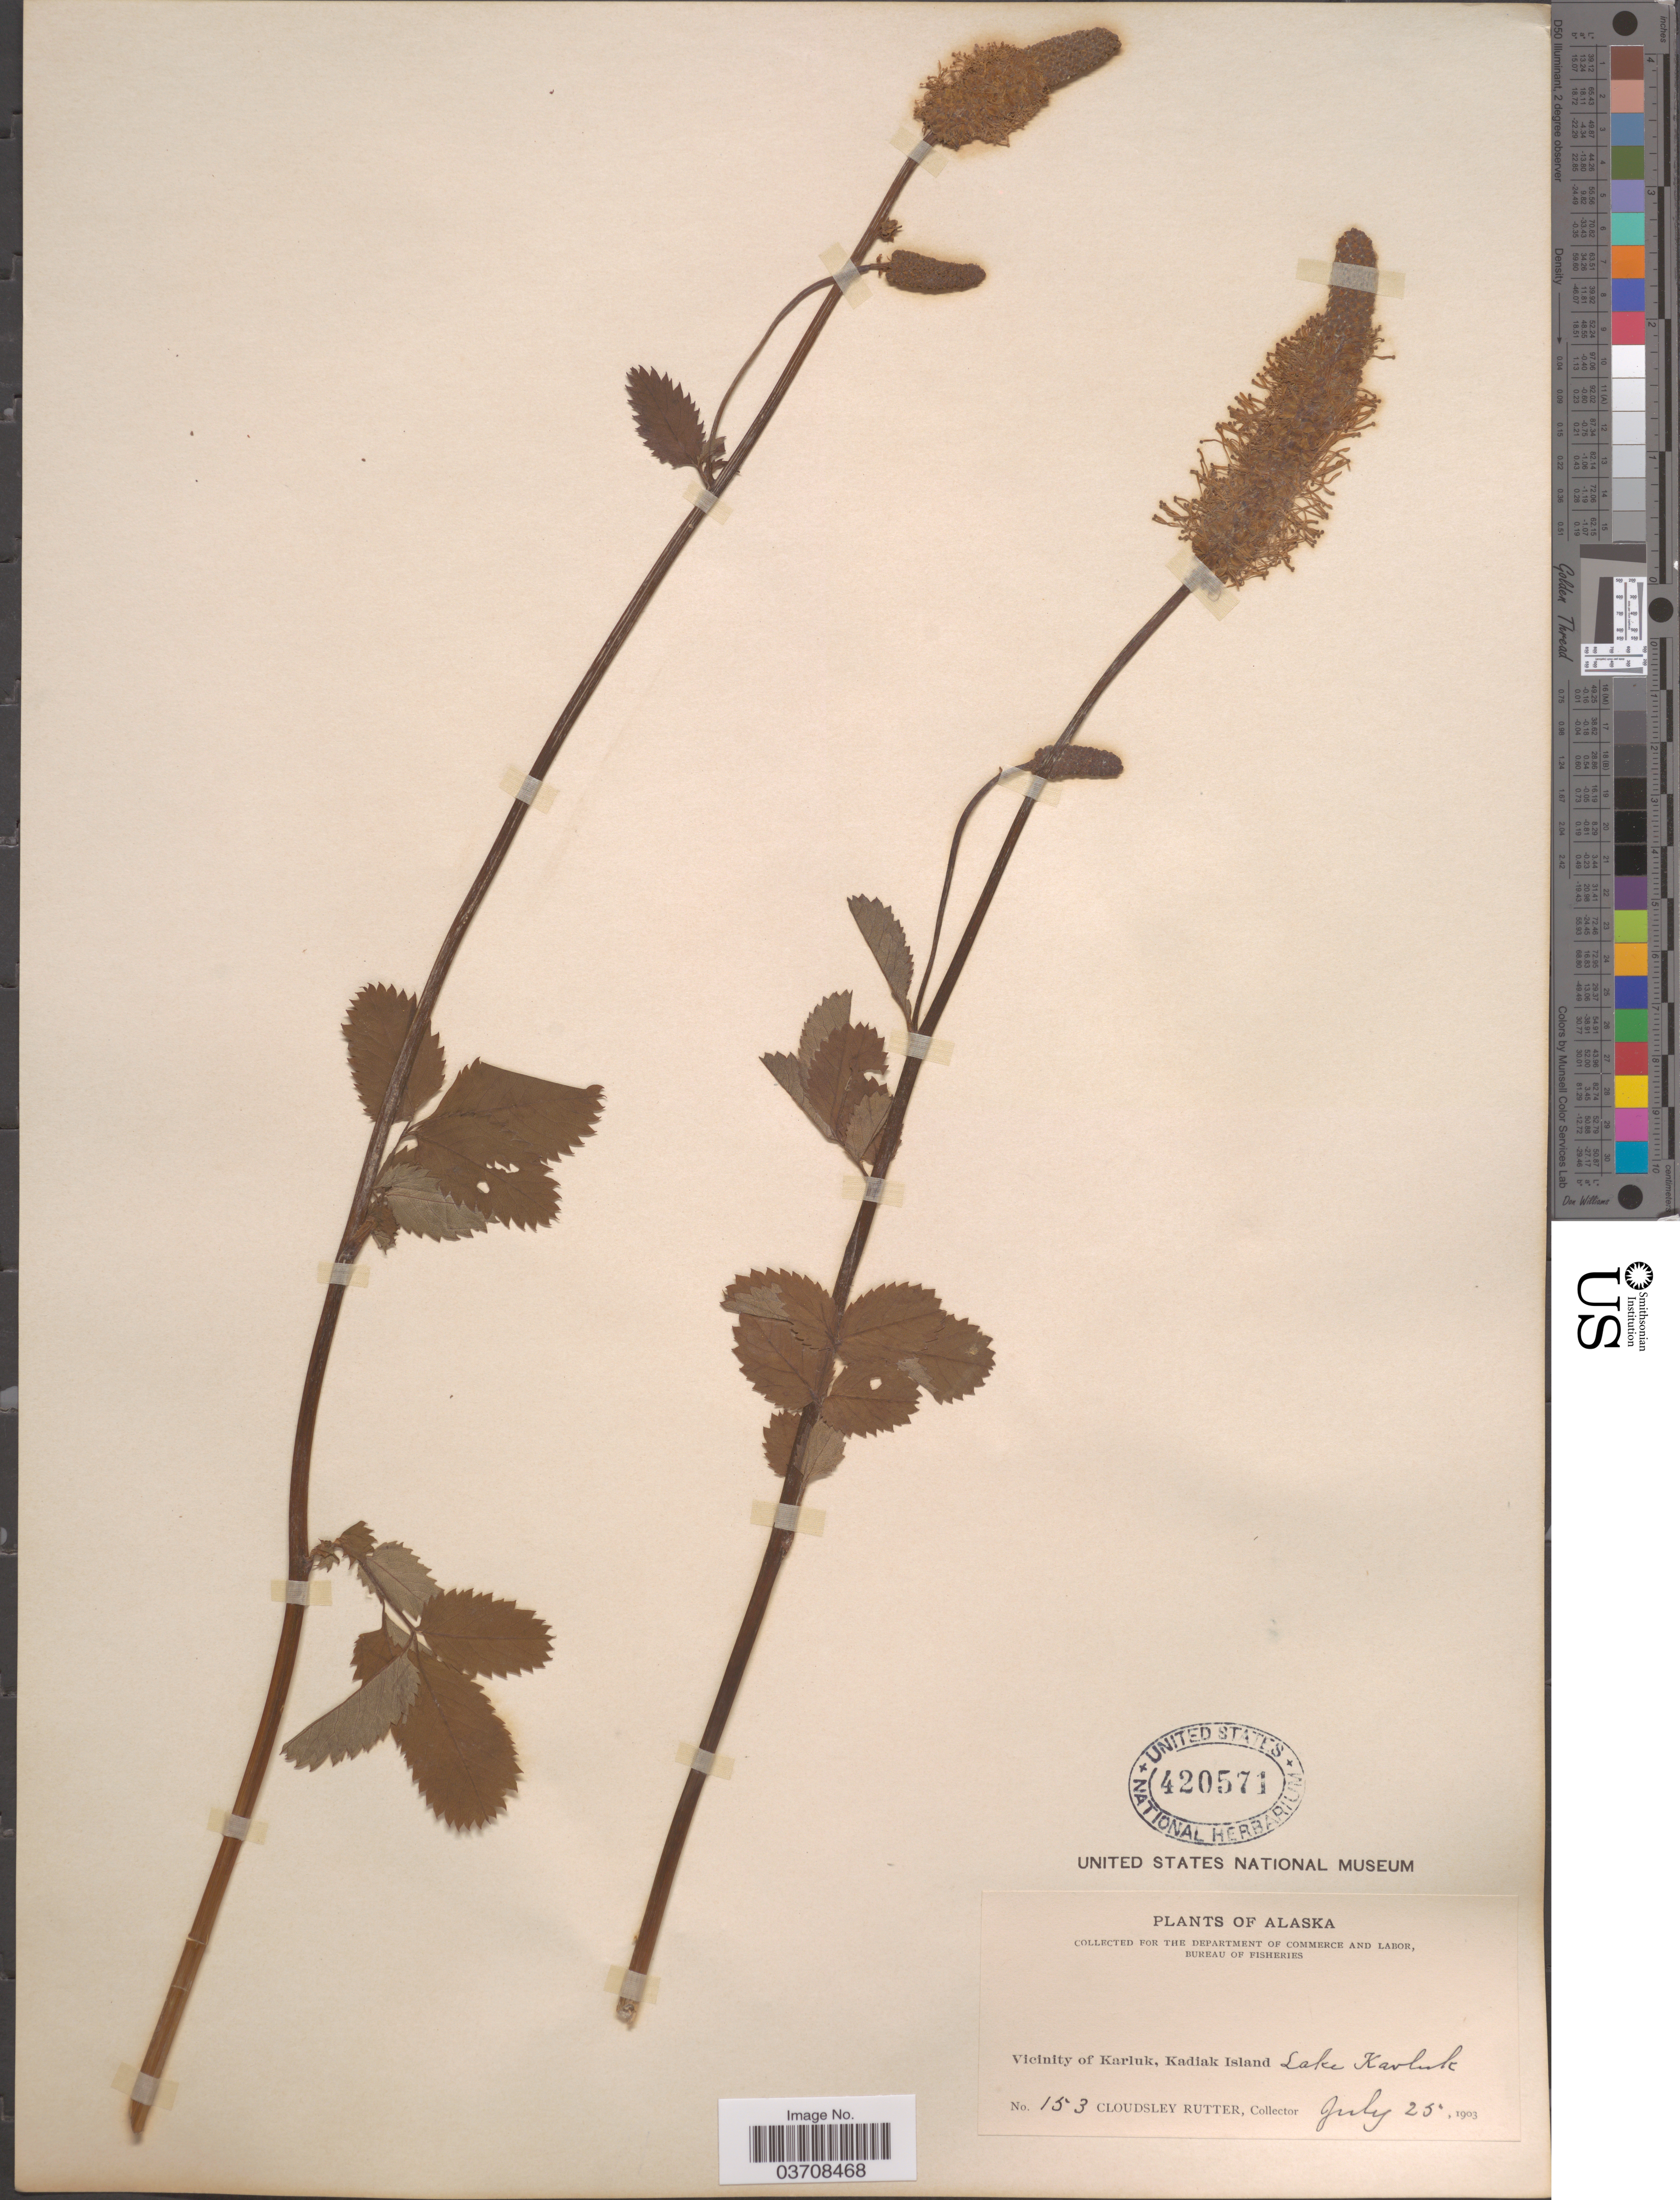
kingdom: Plantae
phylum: Tracheophyta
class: Magnoliopsida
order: Rosales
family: Rosaceae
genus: Sanguisorba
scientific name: Sanguisorba stipulata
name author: Raf.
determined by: Strong, Mark T., (BOT), Smithsonian Institution - National Museum of Natural History (UNITED STATES)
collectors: C. Rutter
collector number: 153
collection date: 1903-07-25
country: United States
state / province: Alaska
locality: Vicinity of Karluk, Kadiak Island. Lake Karluk.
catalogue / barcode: US 420571